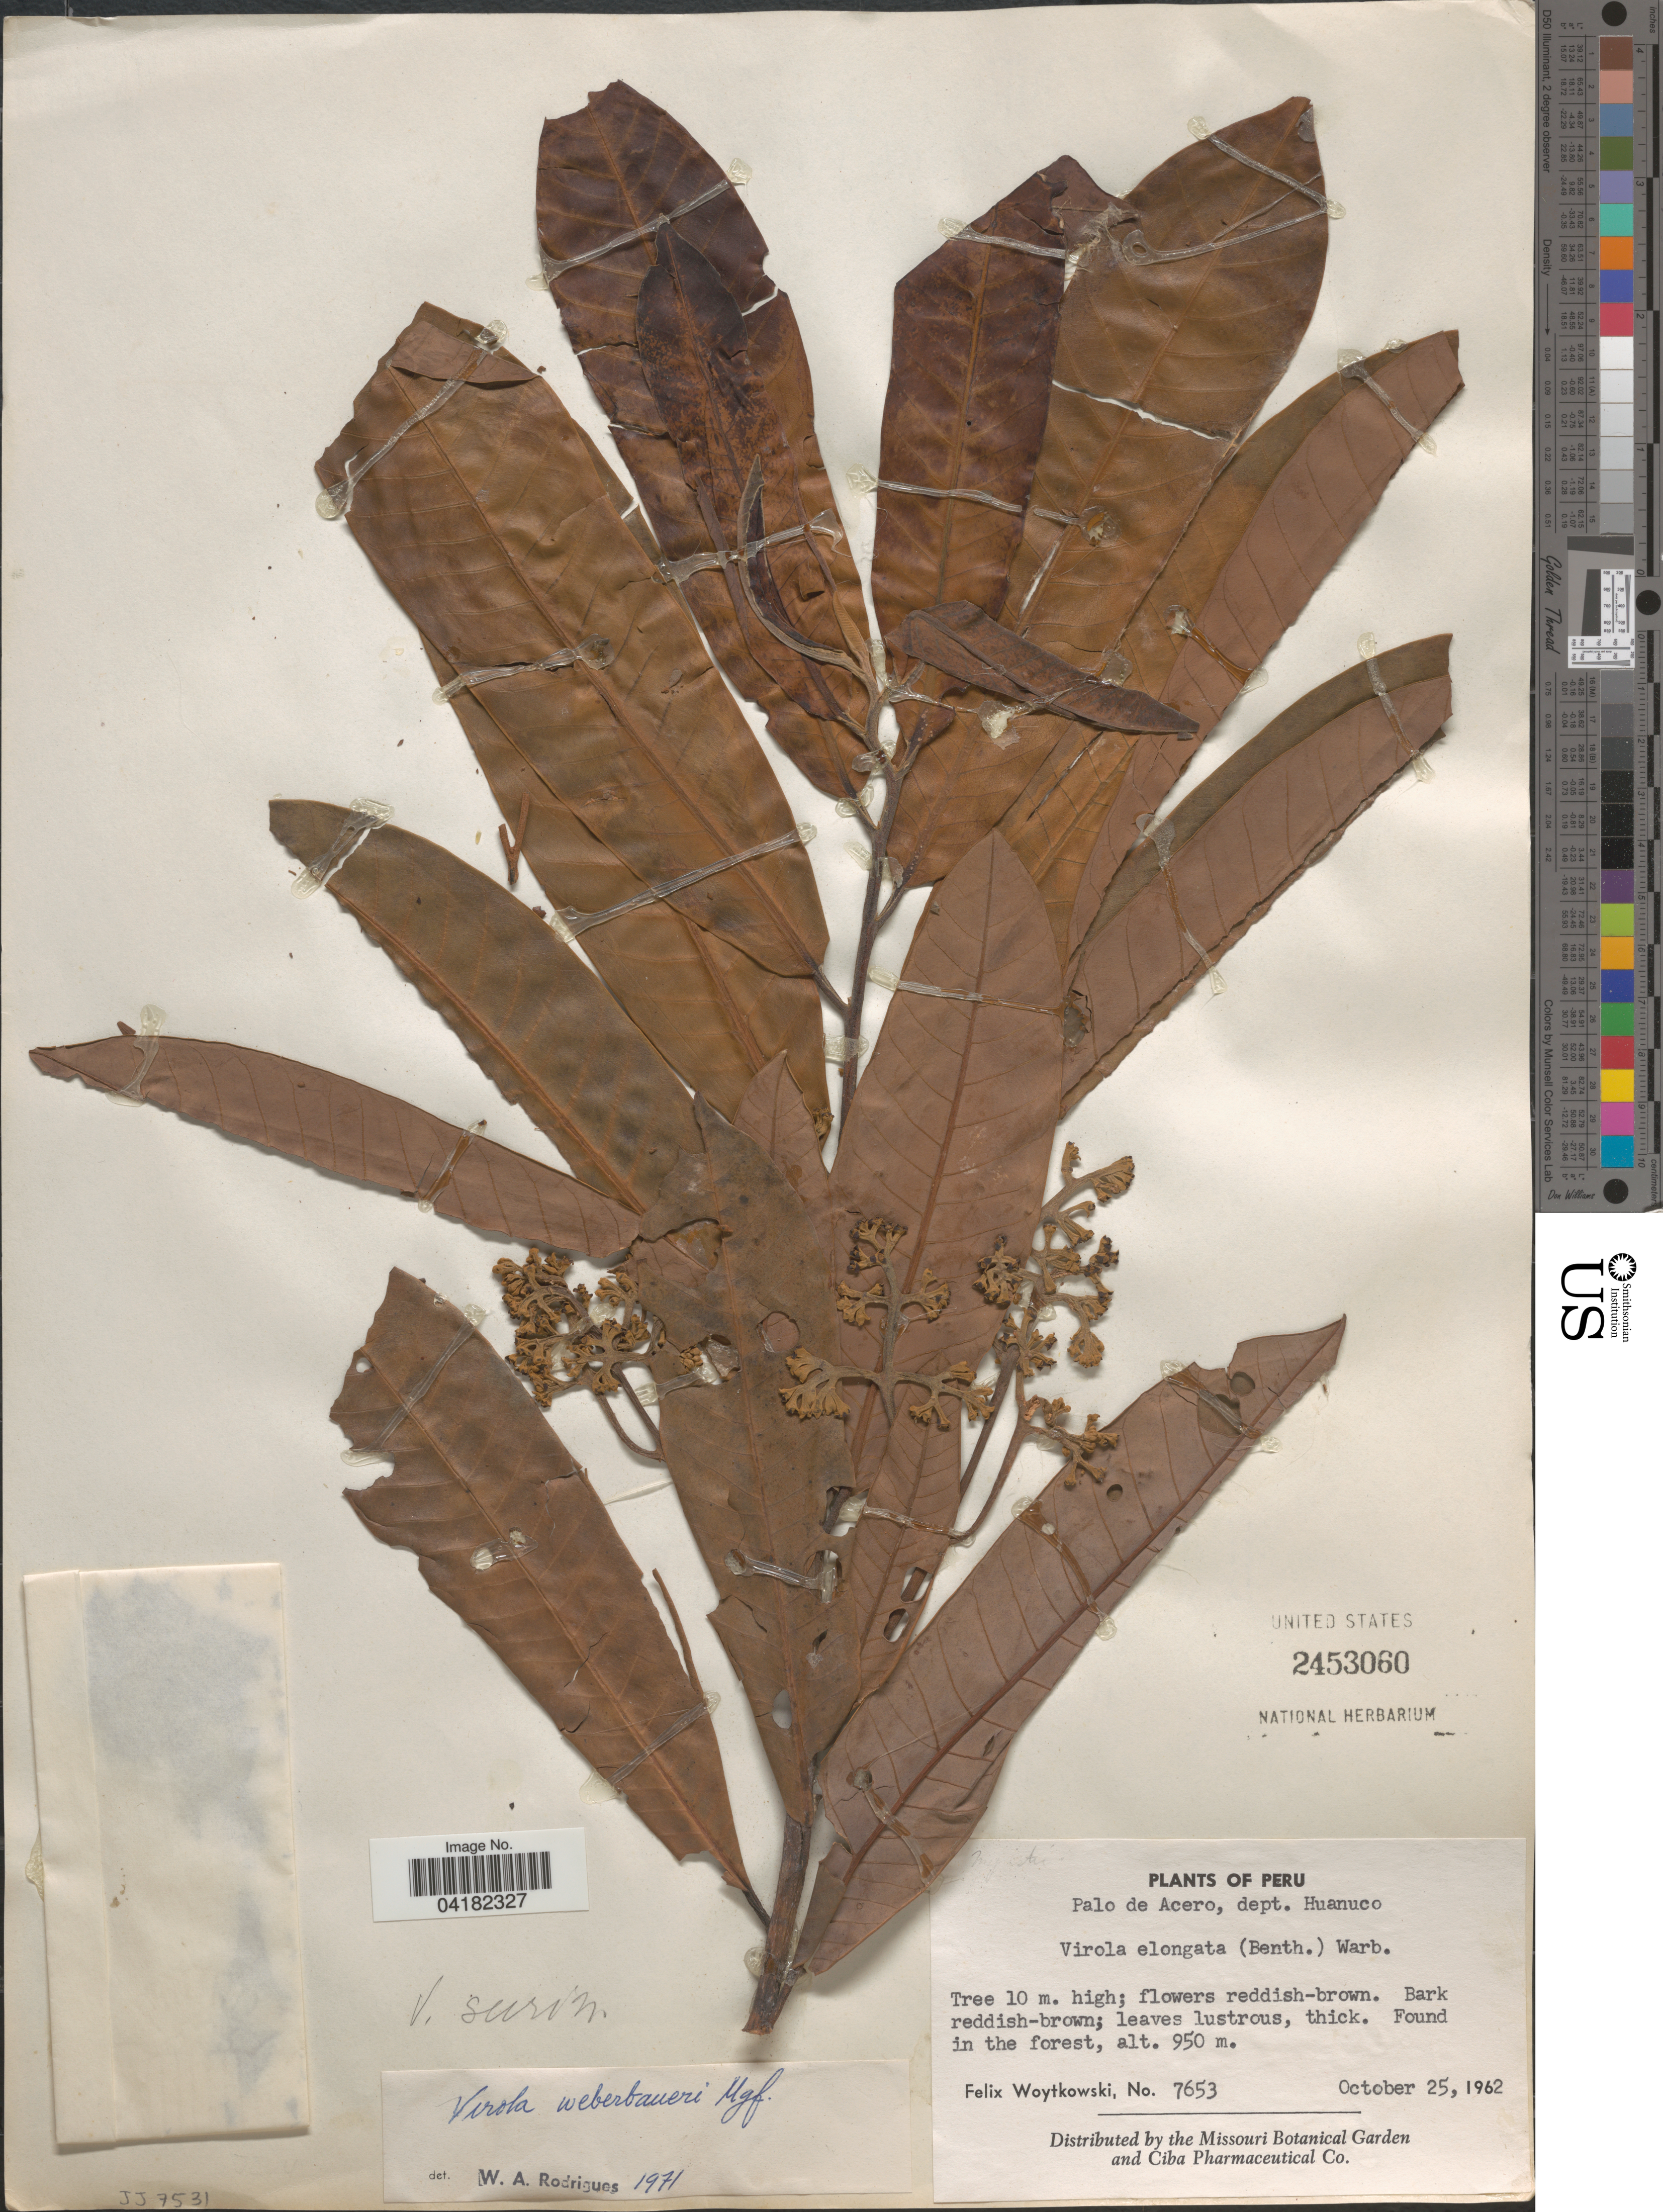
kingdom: Plantae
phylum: Tracheophyta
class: Magnoliopsida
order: Magnoliales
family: Myristicaceae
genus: Virola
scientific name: Virola weberbaueri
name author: Markgr.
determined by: Rodrigues, W. A.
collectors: F. Woytkowski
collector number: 7653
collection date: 1962-10-25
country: Peru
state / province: Huanuco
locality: Palo de Acero, dept. Huanuco.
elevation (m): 950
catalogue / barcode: US 2453060